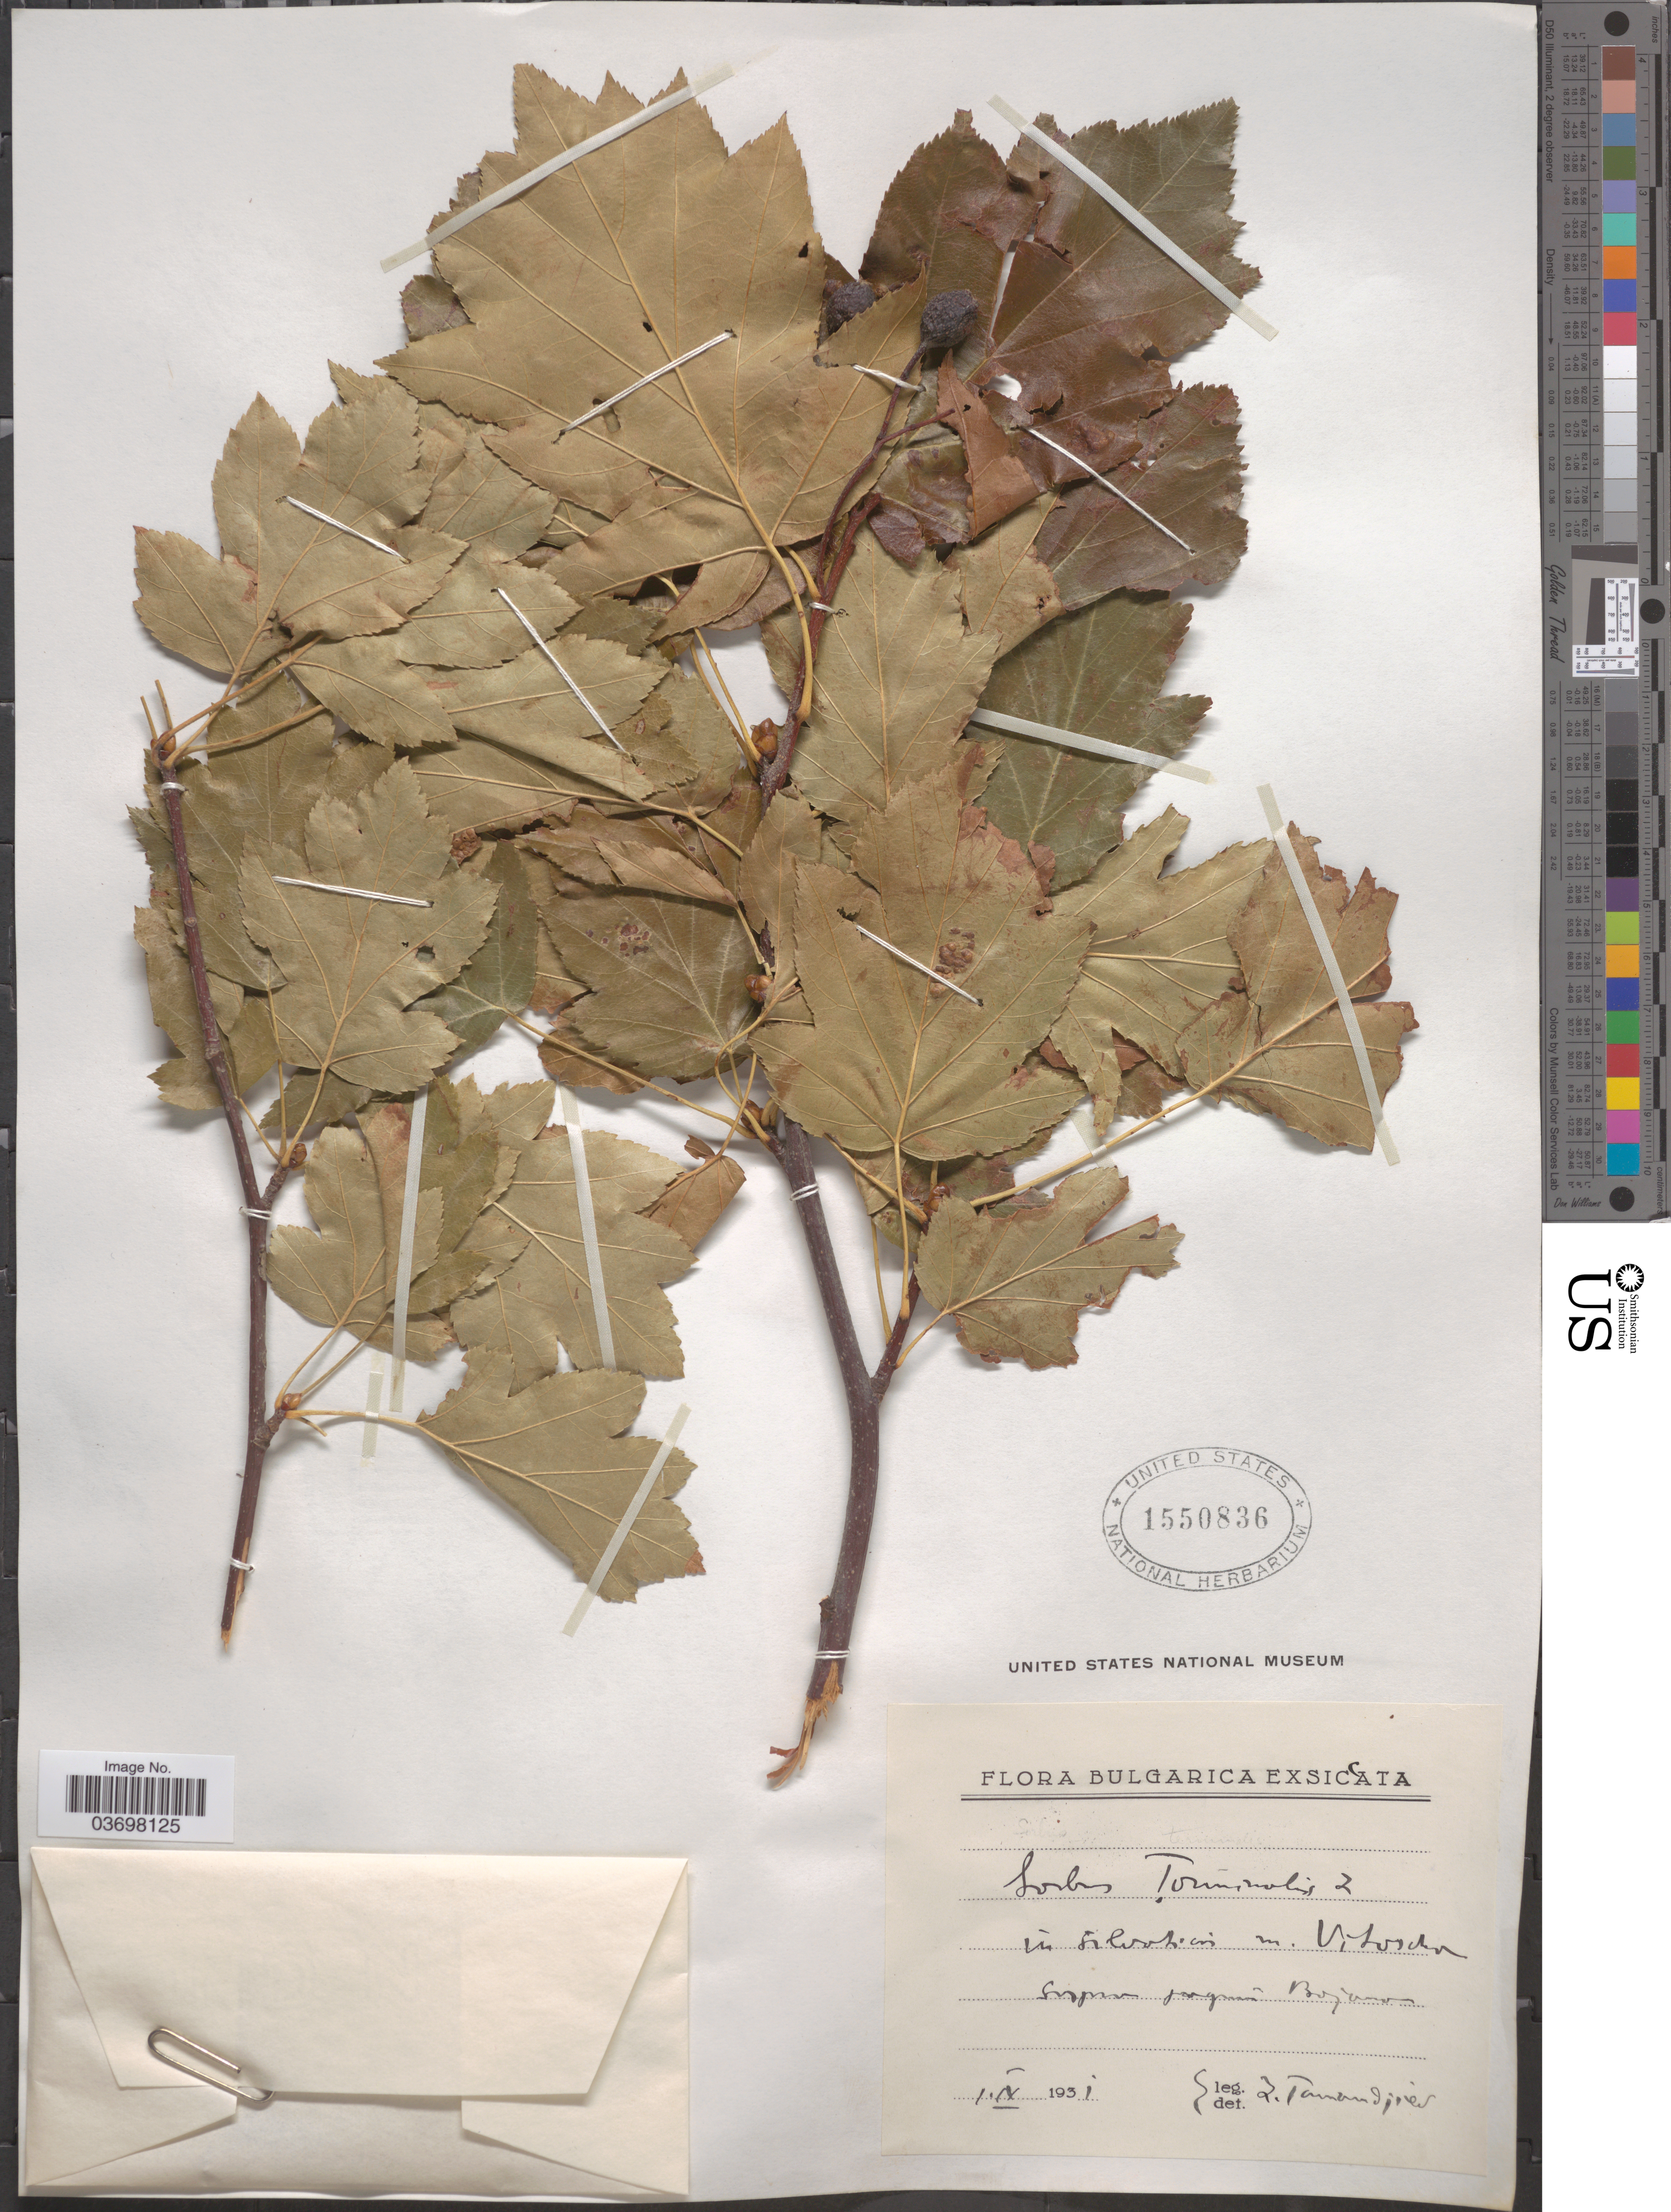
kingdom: Plantae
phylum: Tracheophyta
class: Magnoliopsida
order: Rosales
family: Rosaceae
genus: Sorbus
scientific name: Sorbus torminalis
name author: (L.) Crantz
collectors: J. Tamandjiev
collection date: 1931-09-01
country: Bulgaria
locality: Bulgarica. In silvacian [interpreted] in. Vitoschen [interpreted] Singnan [interpreted] jangnan [interpreted] Bojamon [interpreted].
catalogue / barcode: US 1550836